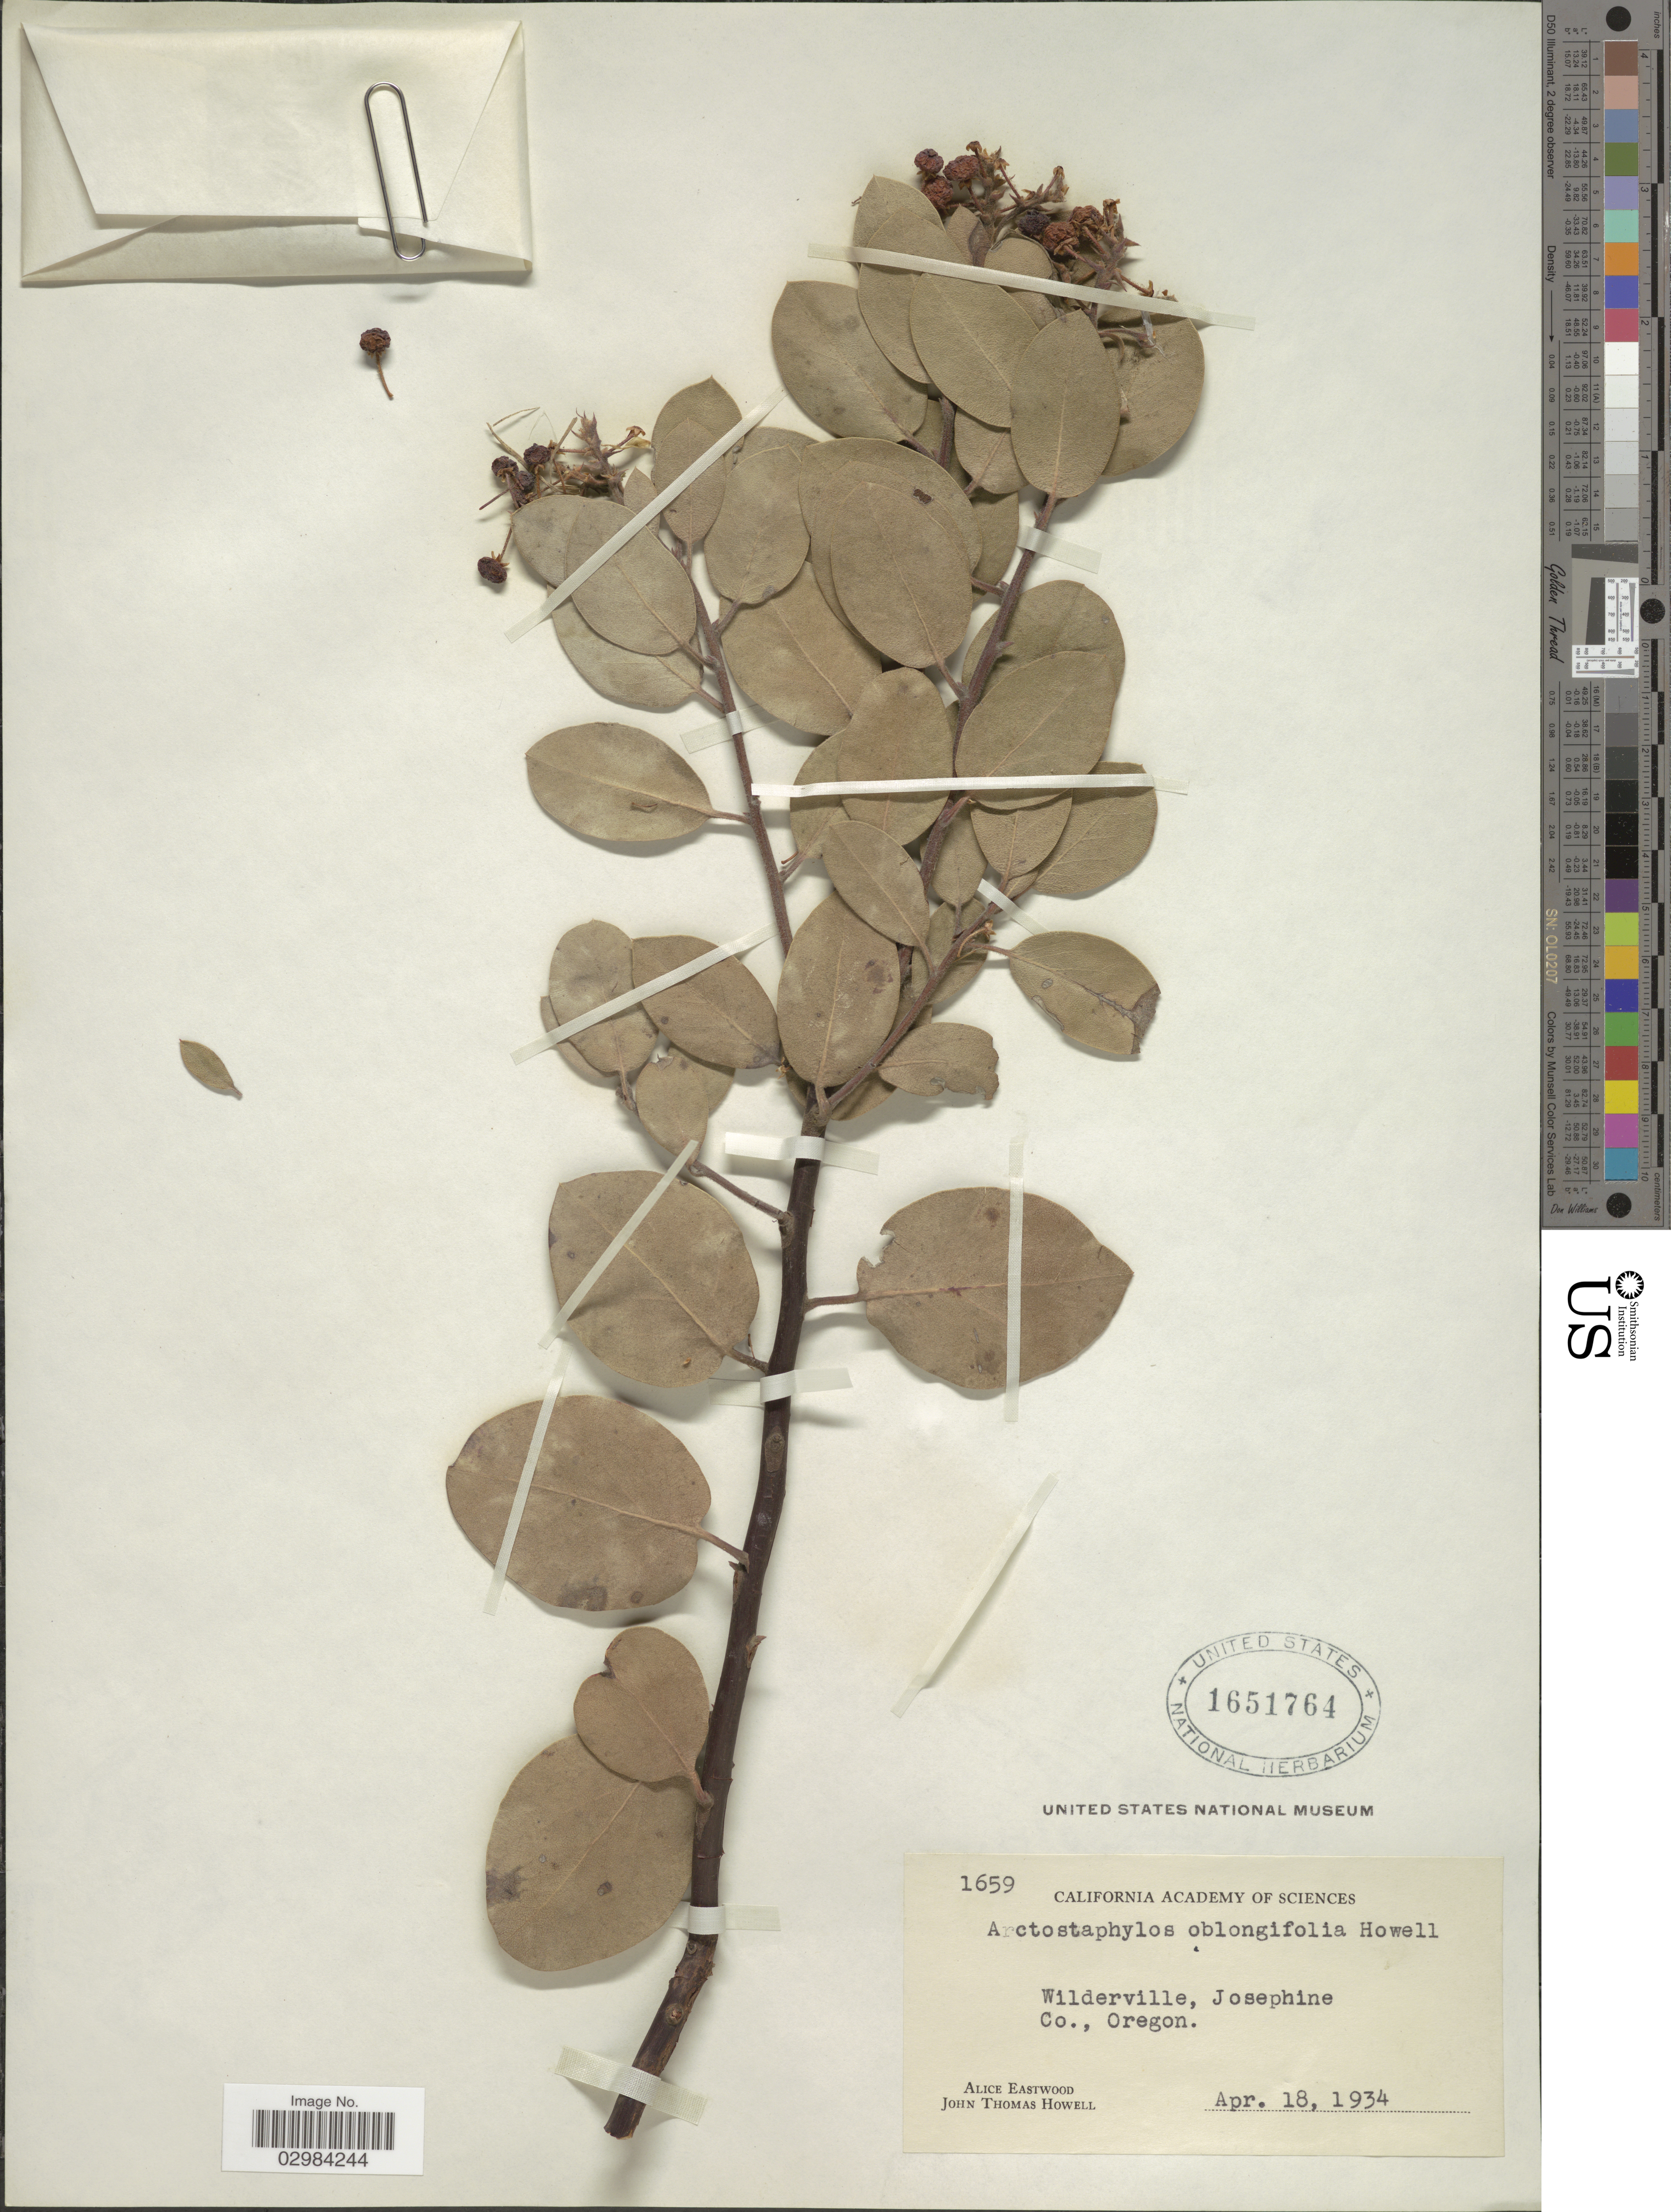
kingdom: Plantae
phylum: Tracheophyta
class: Magnoliopsida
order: Ericales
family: Ericaceae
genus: Arctostaphylos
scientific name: Arctostaphylos oblongifolia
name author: Howell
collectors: A. Eastwood & J. T. Howell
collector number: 1659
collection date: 1934-04-18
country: United States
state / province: Oregon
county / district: Josephine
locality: Wilderville, Josephine Co.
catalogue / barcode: US 1651764